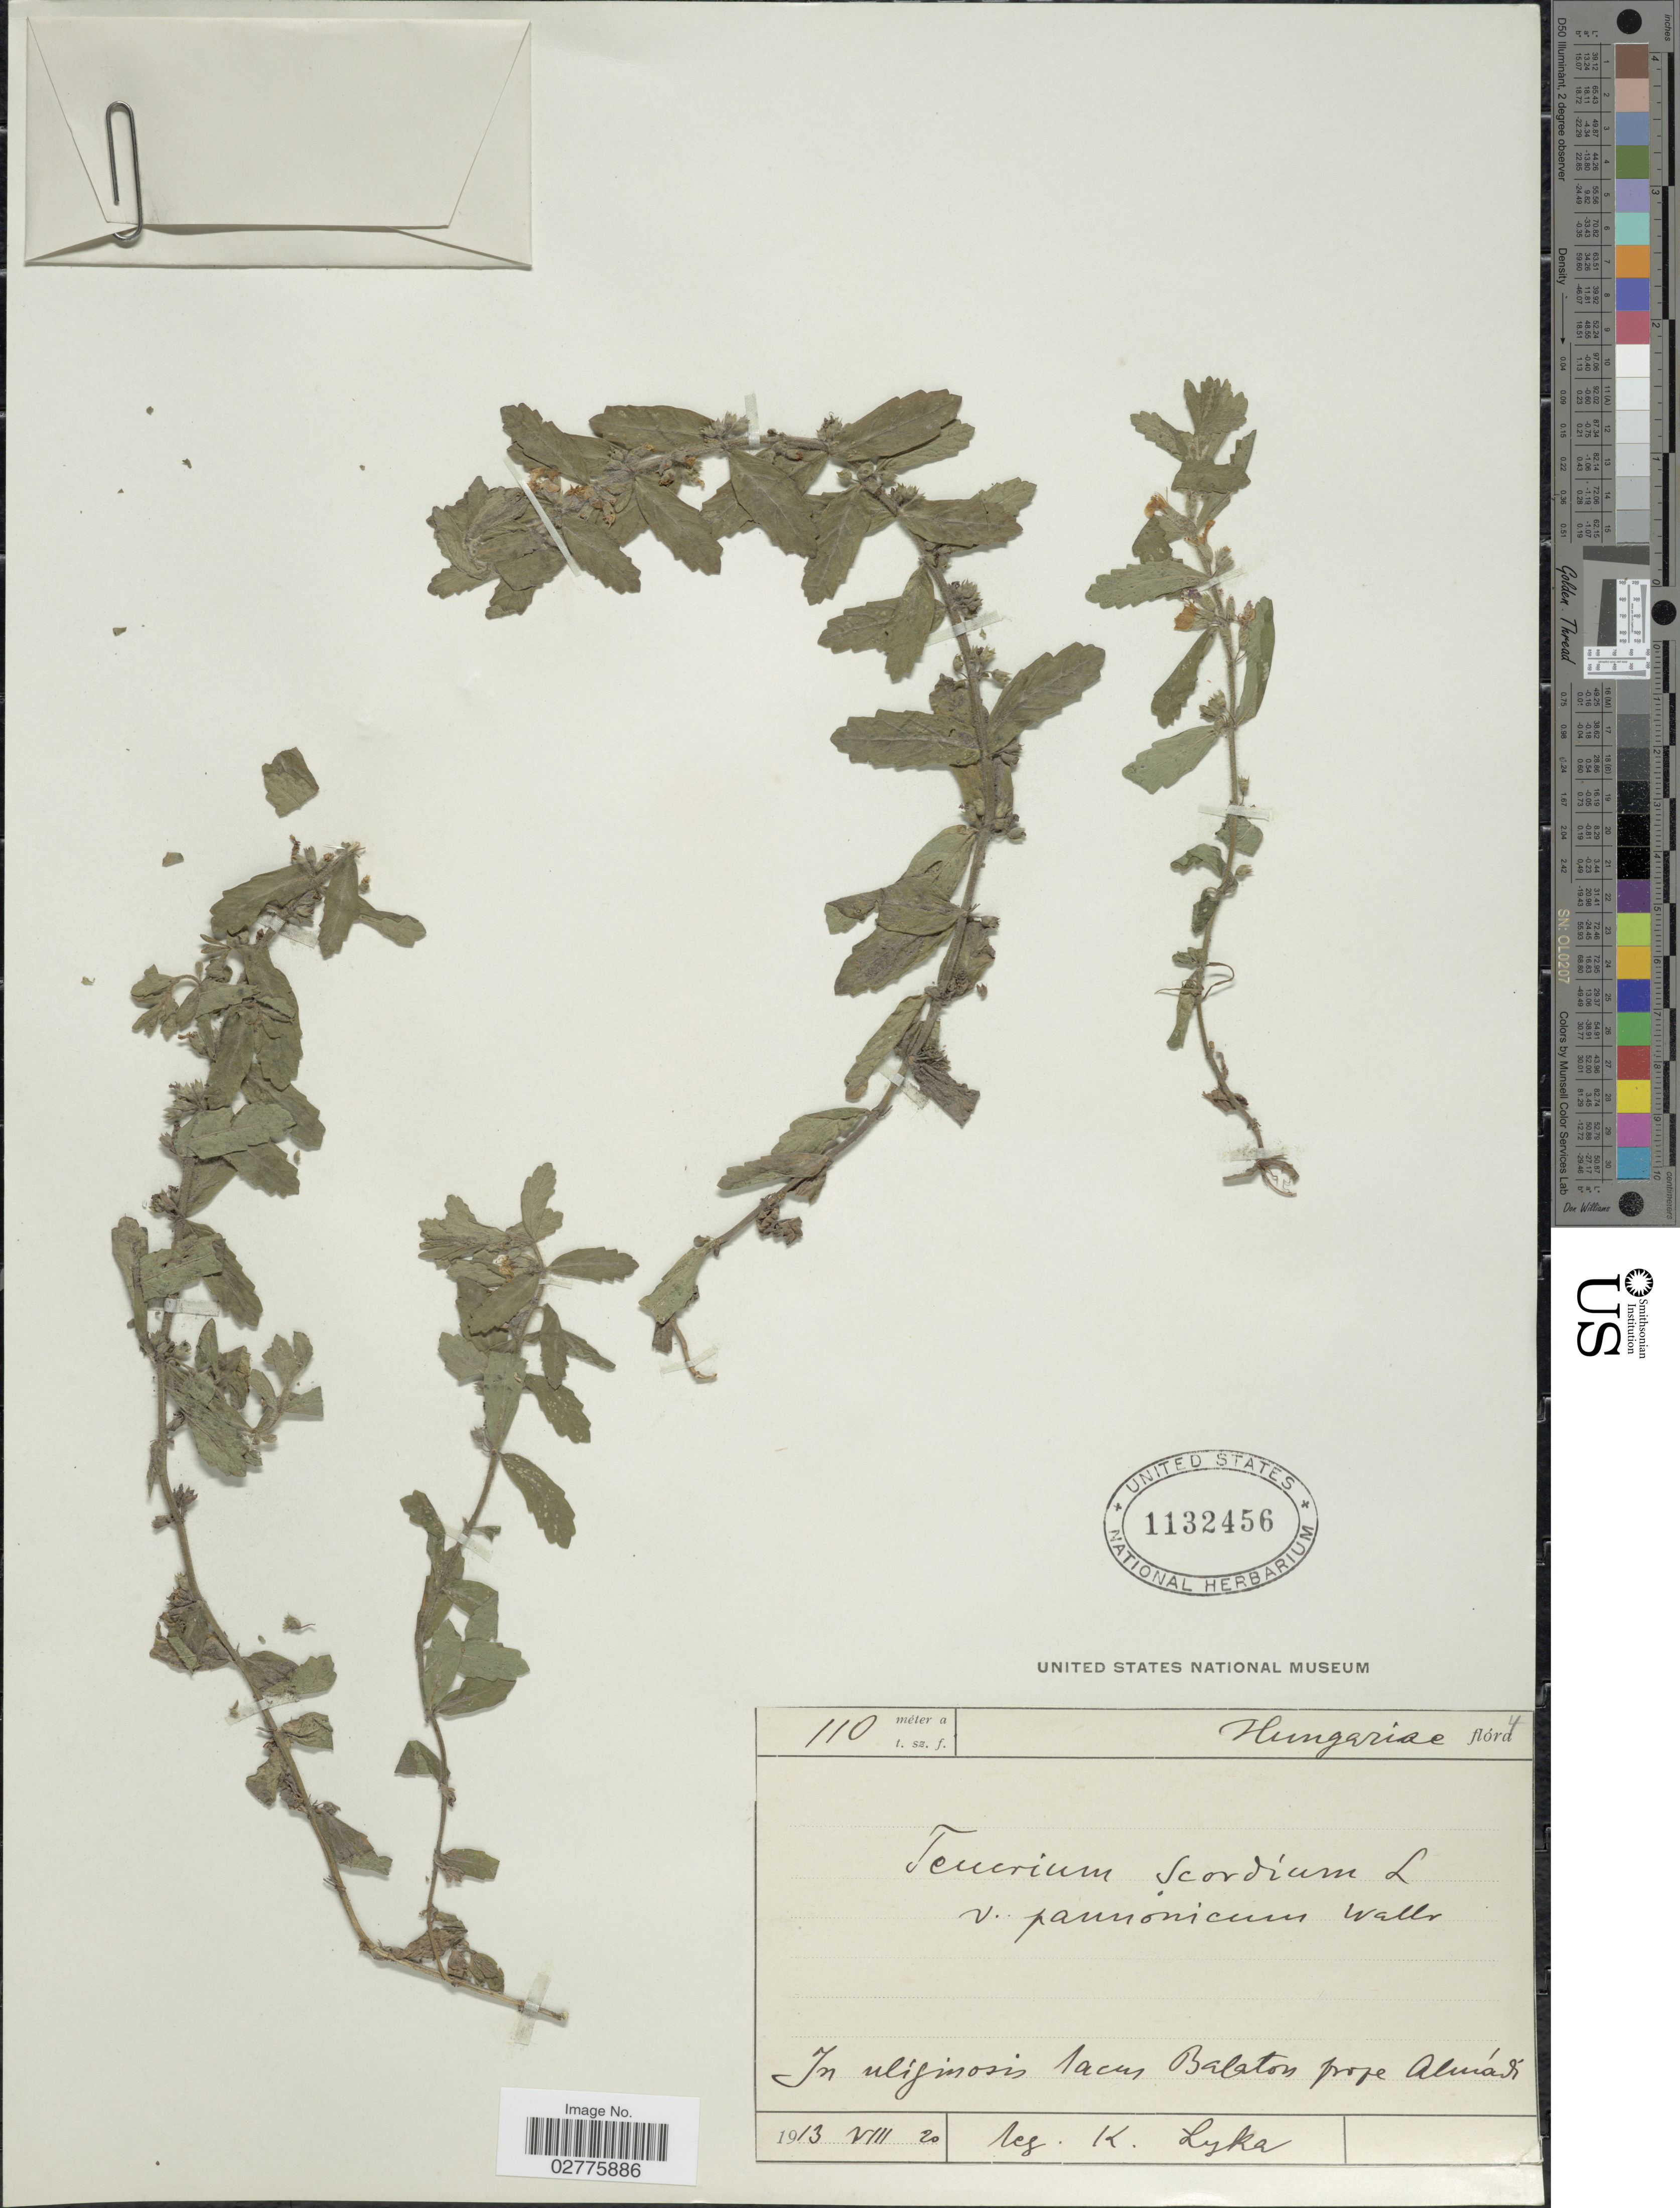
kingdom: Plantae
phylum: Tracheophyta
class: Magnoliopsida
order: Lamiales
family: Lamiaceae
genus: Teucrium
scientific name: Teucrium scordium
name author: L.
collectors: K. Lyka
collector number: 4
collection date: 1913-08-20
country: Hungary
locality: Hungariae flórd. In uligmosis lacus Balaton prope Almás.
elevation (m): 110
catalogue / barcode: US 1132456